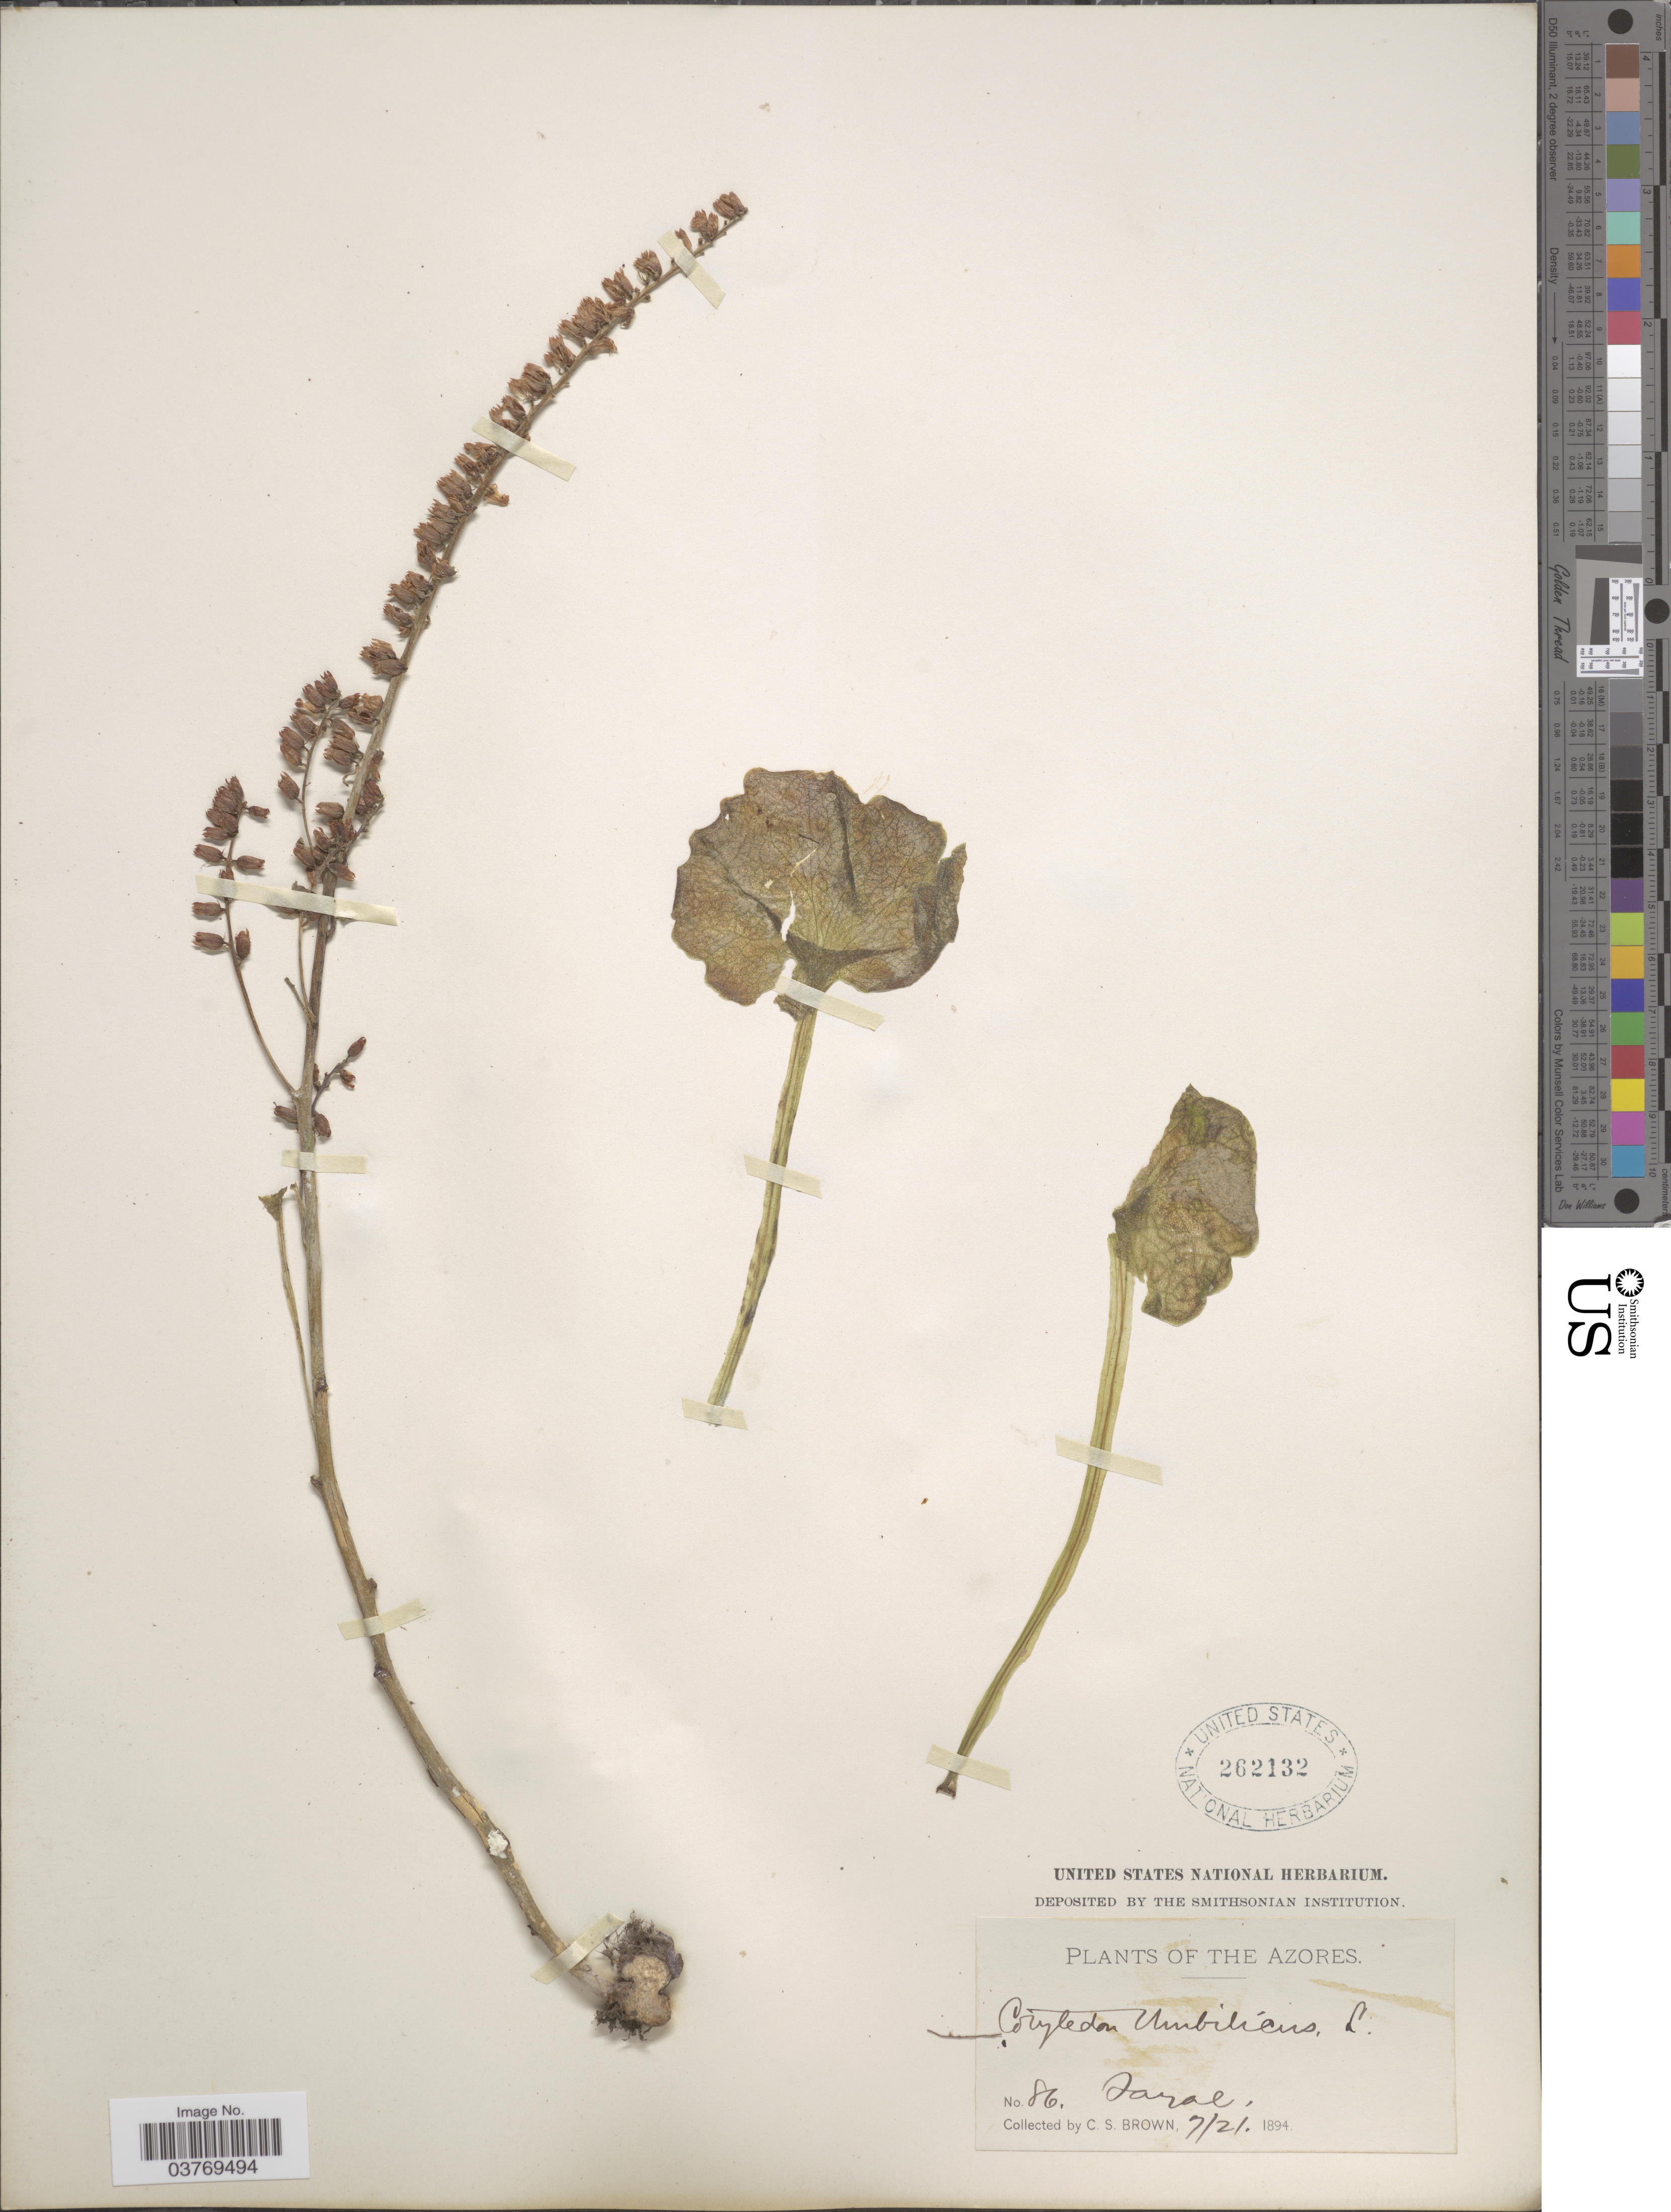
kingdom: Plantae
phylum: Tracheophyta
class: Magnoliopsida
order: Saxifragales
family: Crassulaceae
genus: Umbilicus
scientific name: Umbilicus rupestris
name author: (Salisb.) Dandy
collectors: C. S. Brown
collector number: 86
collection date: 1894-07-21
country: Portugal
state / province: Azores (Aut. Reg.)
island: Faial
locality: Fayal.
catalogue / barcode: US 262132